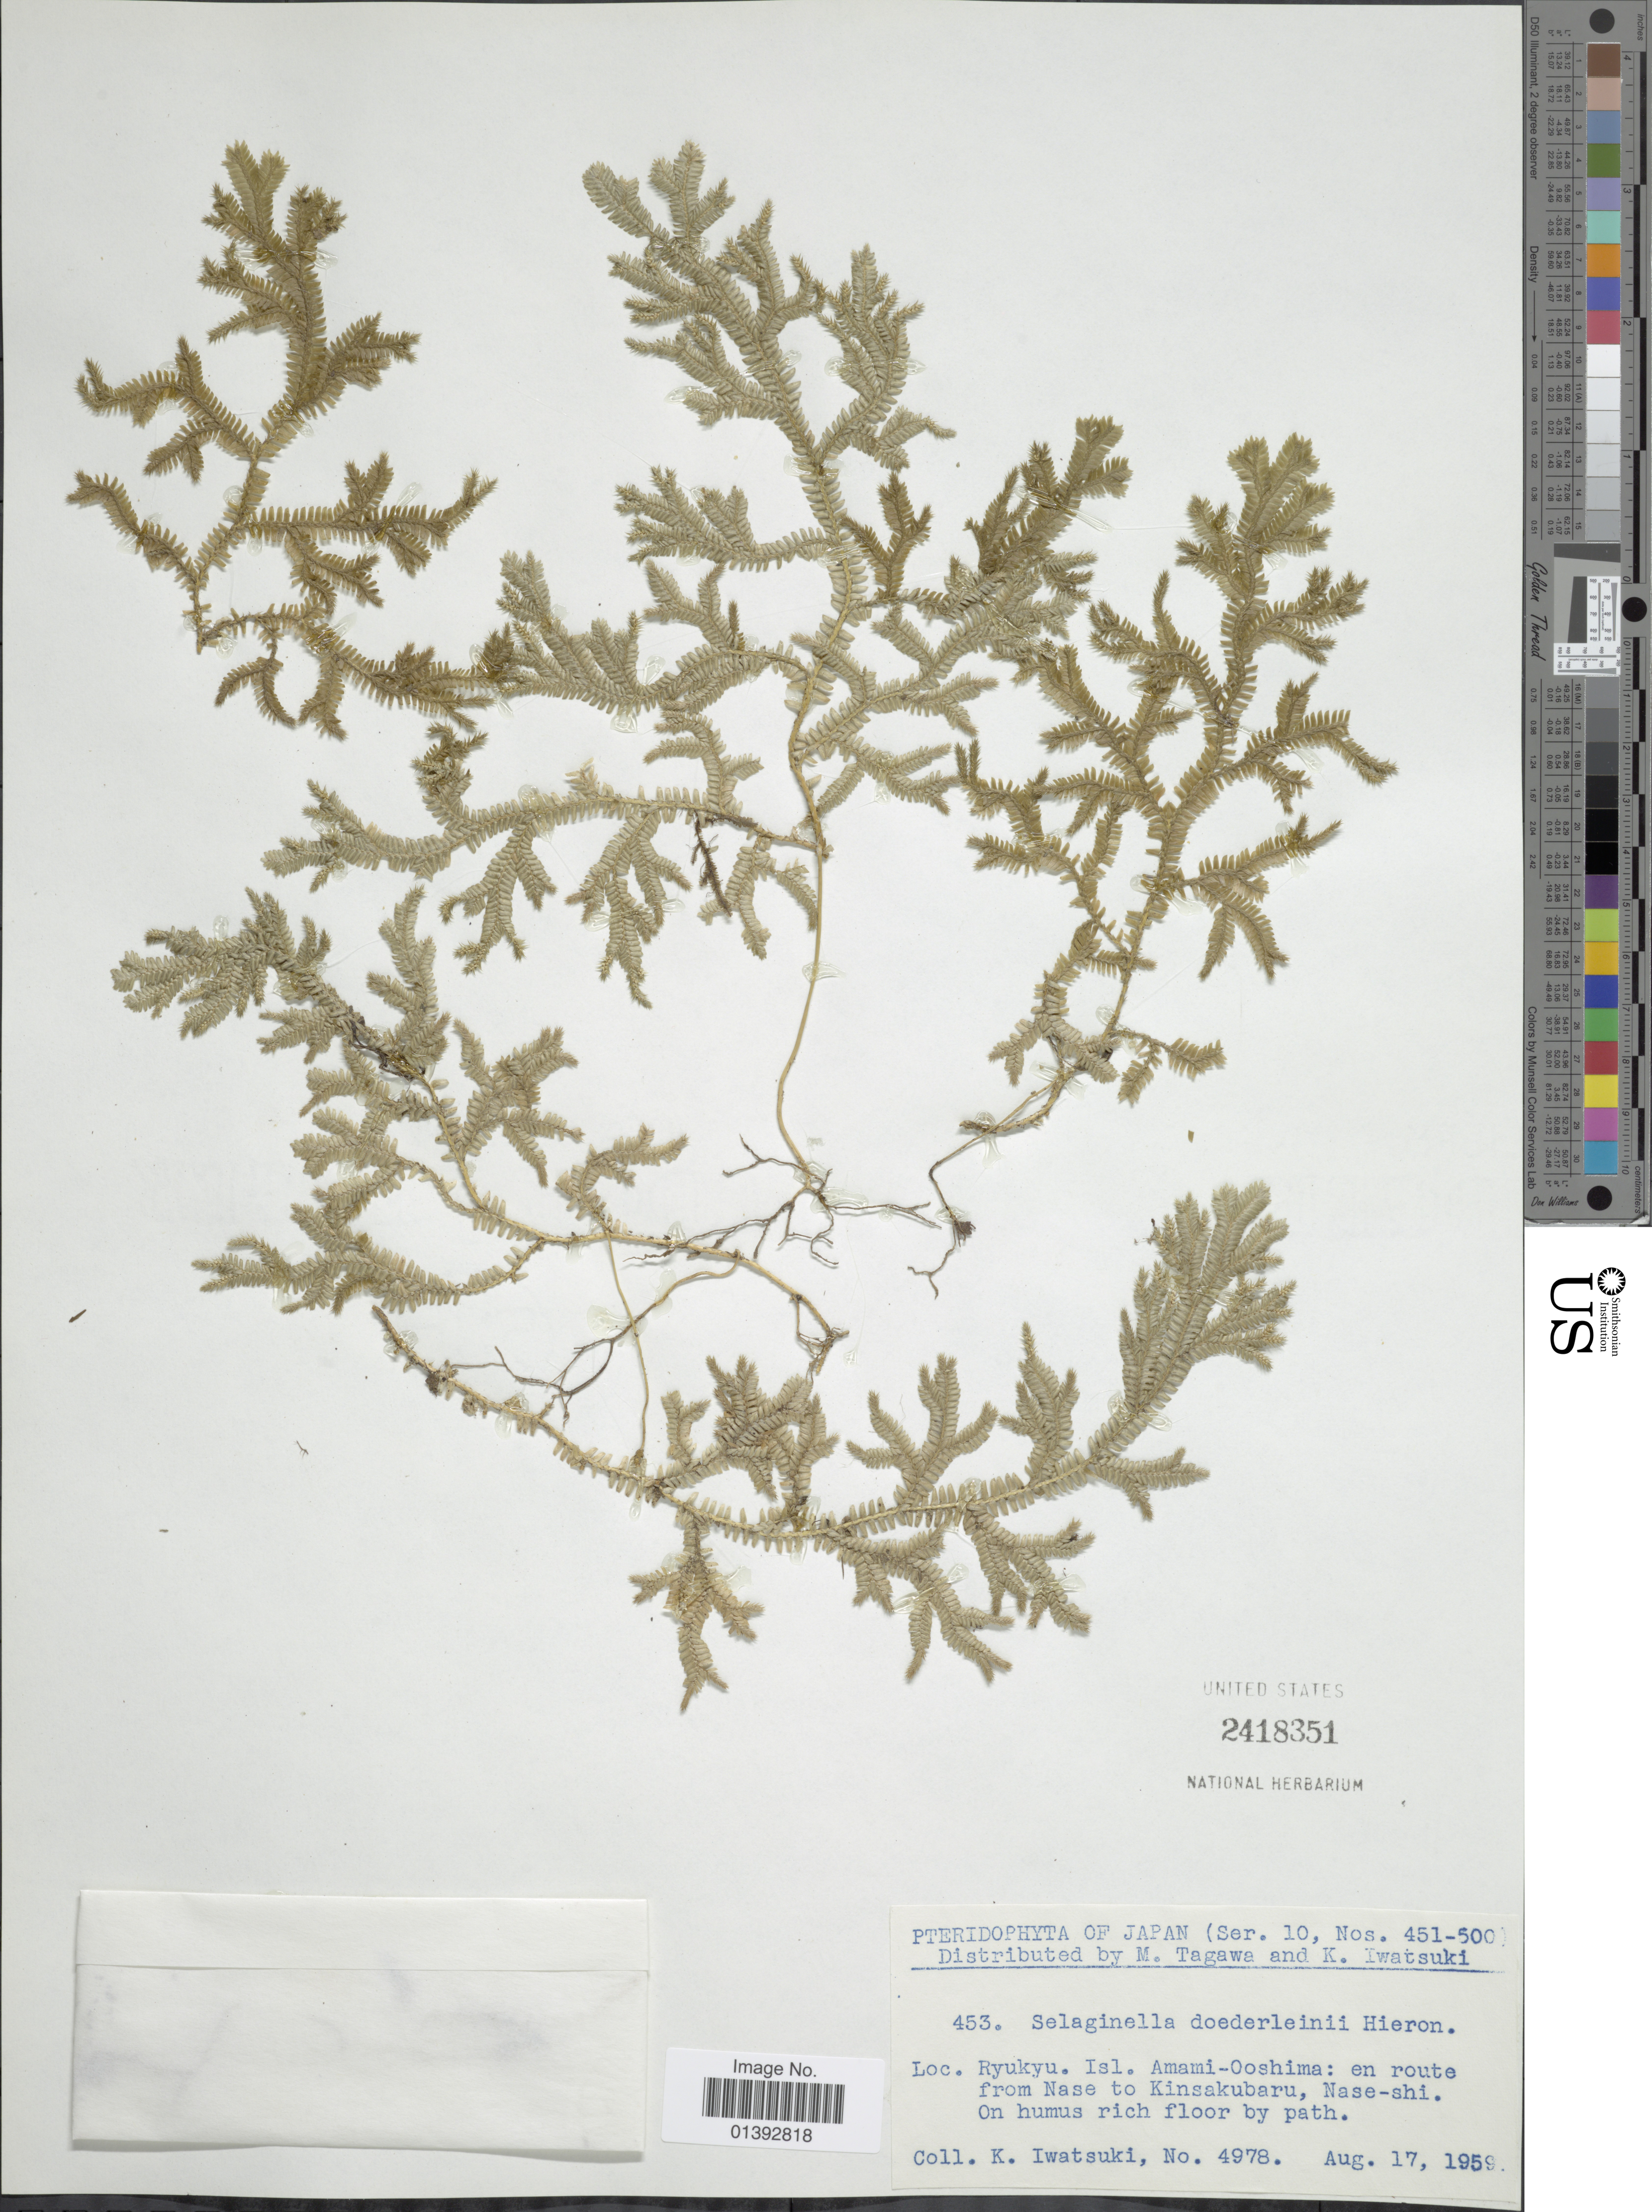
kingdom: Plantae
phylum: Tracheophyta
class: Lycopodiopsida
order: Selaginellales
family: Selaginellaceae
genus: Selaginella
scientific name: Selaginella doederleinii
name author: Hieron.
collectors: K. Iwatsuki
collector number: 4978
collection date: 1959-08-17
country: Japan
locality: Ryukyu, Isl. Amami-Ooshima: en route from Nase to Kinsakubaru, Nase-shi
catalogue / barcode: US 2418351